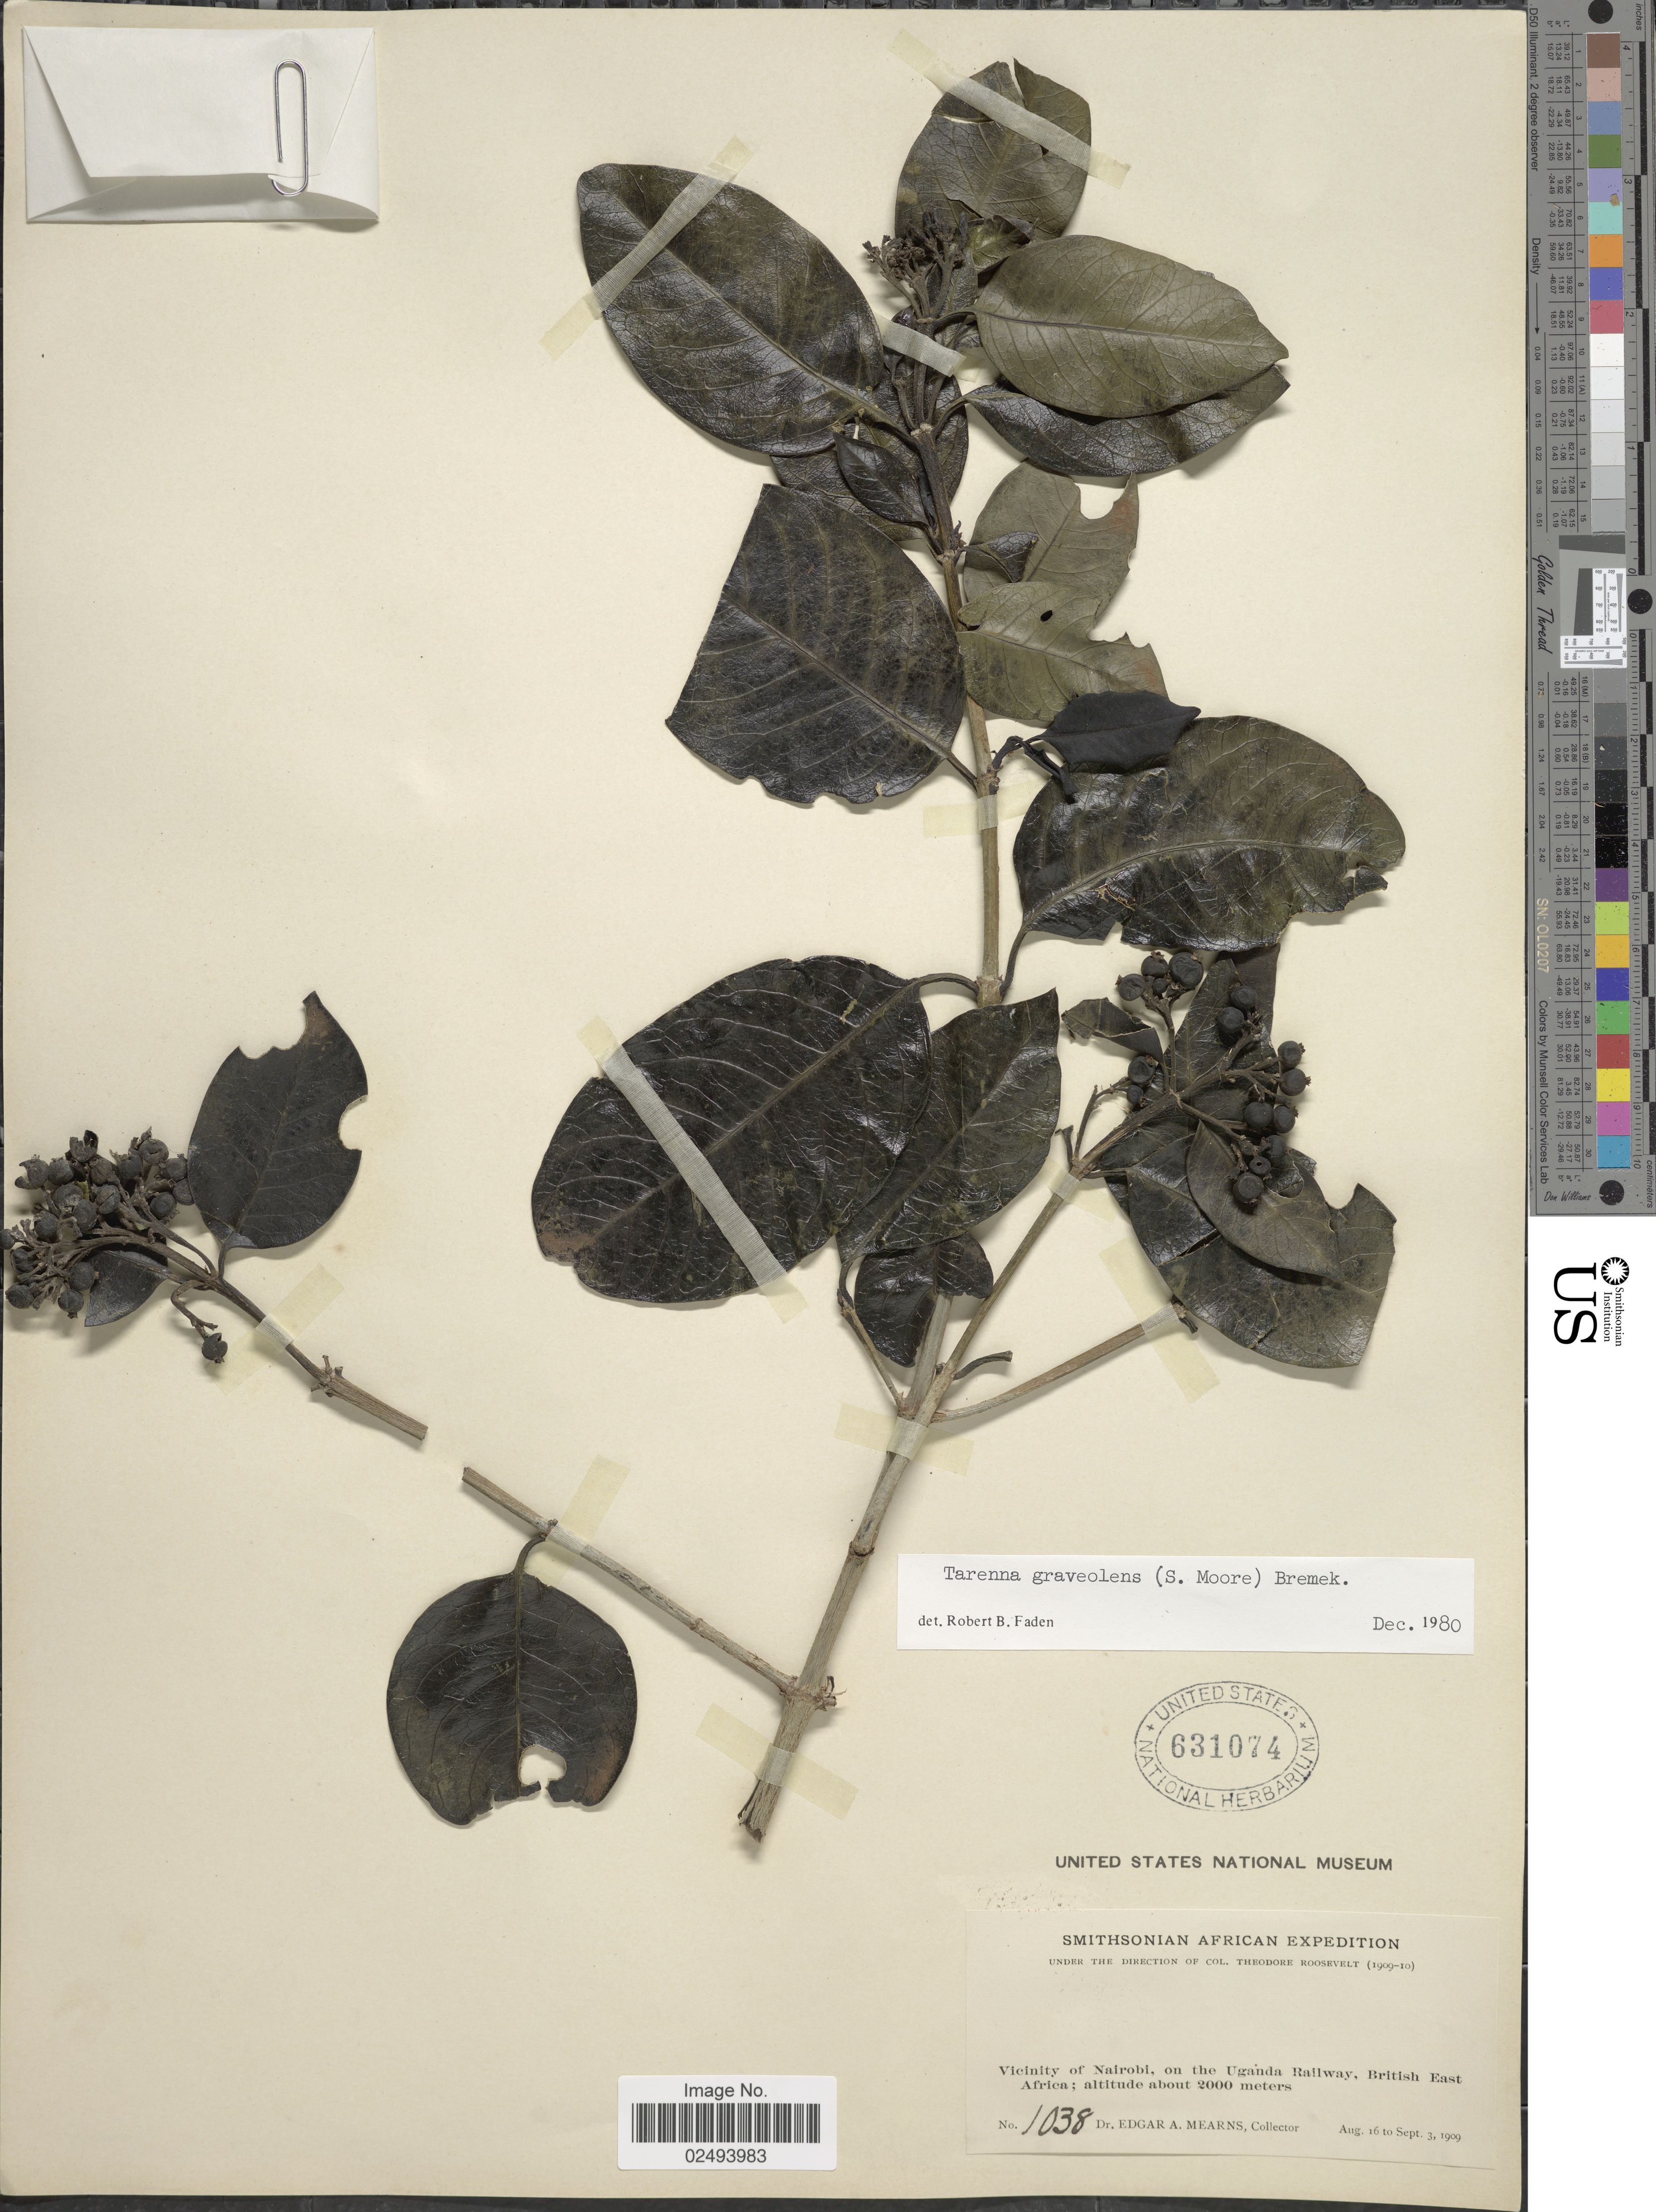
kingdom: Plantae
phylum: Tracheophyta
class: Magnoliopsida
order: Gentianales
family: Rubiaceae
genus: Coptosperma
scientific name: Coptosperma graveolens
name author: (S. Moore) Degreef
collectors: E. A. Mearns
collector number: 1038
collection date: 1909-08-16/1909-09-03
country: Uganda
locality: Vicinity of Nairobi, on the Uganda Railway, British East Africa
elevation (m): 2000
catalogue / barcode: US 631074